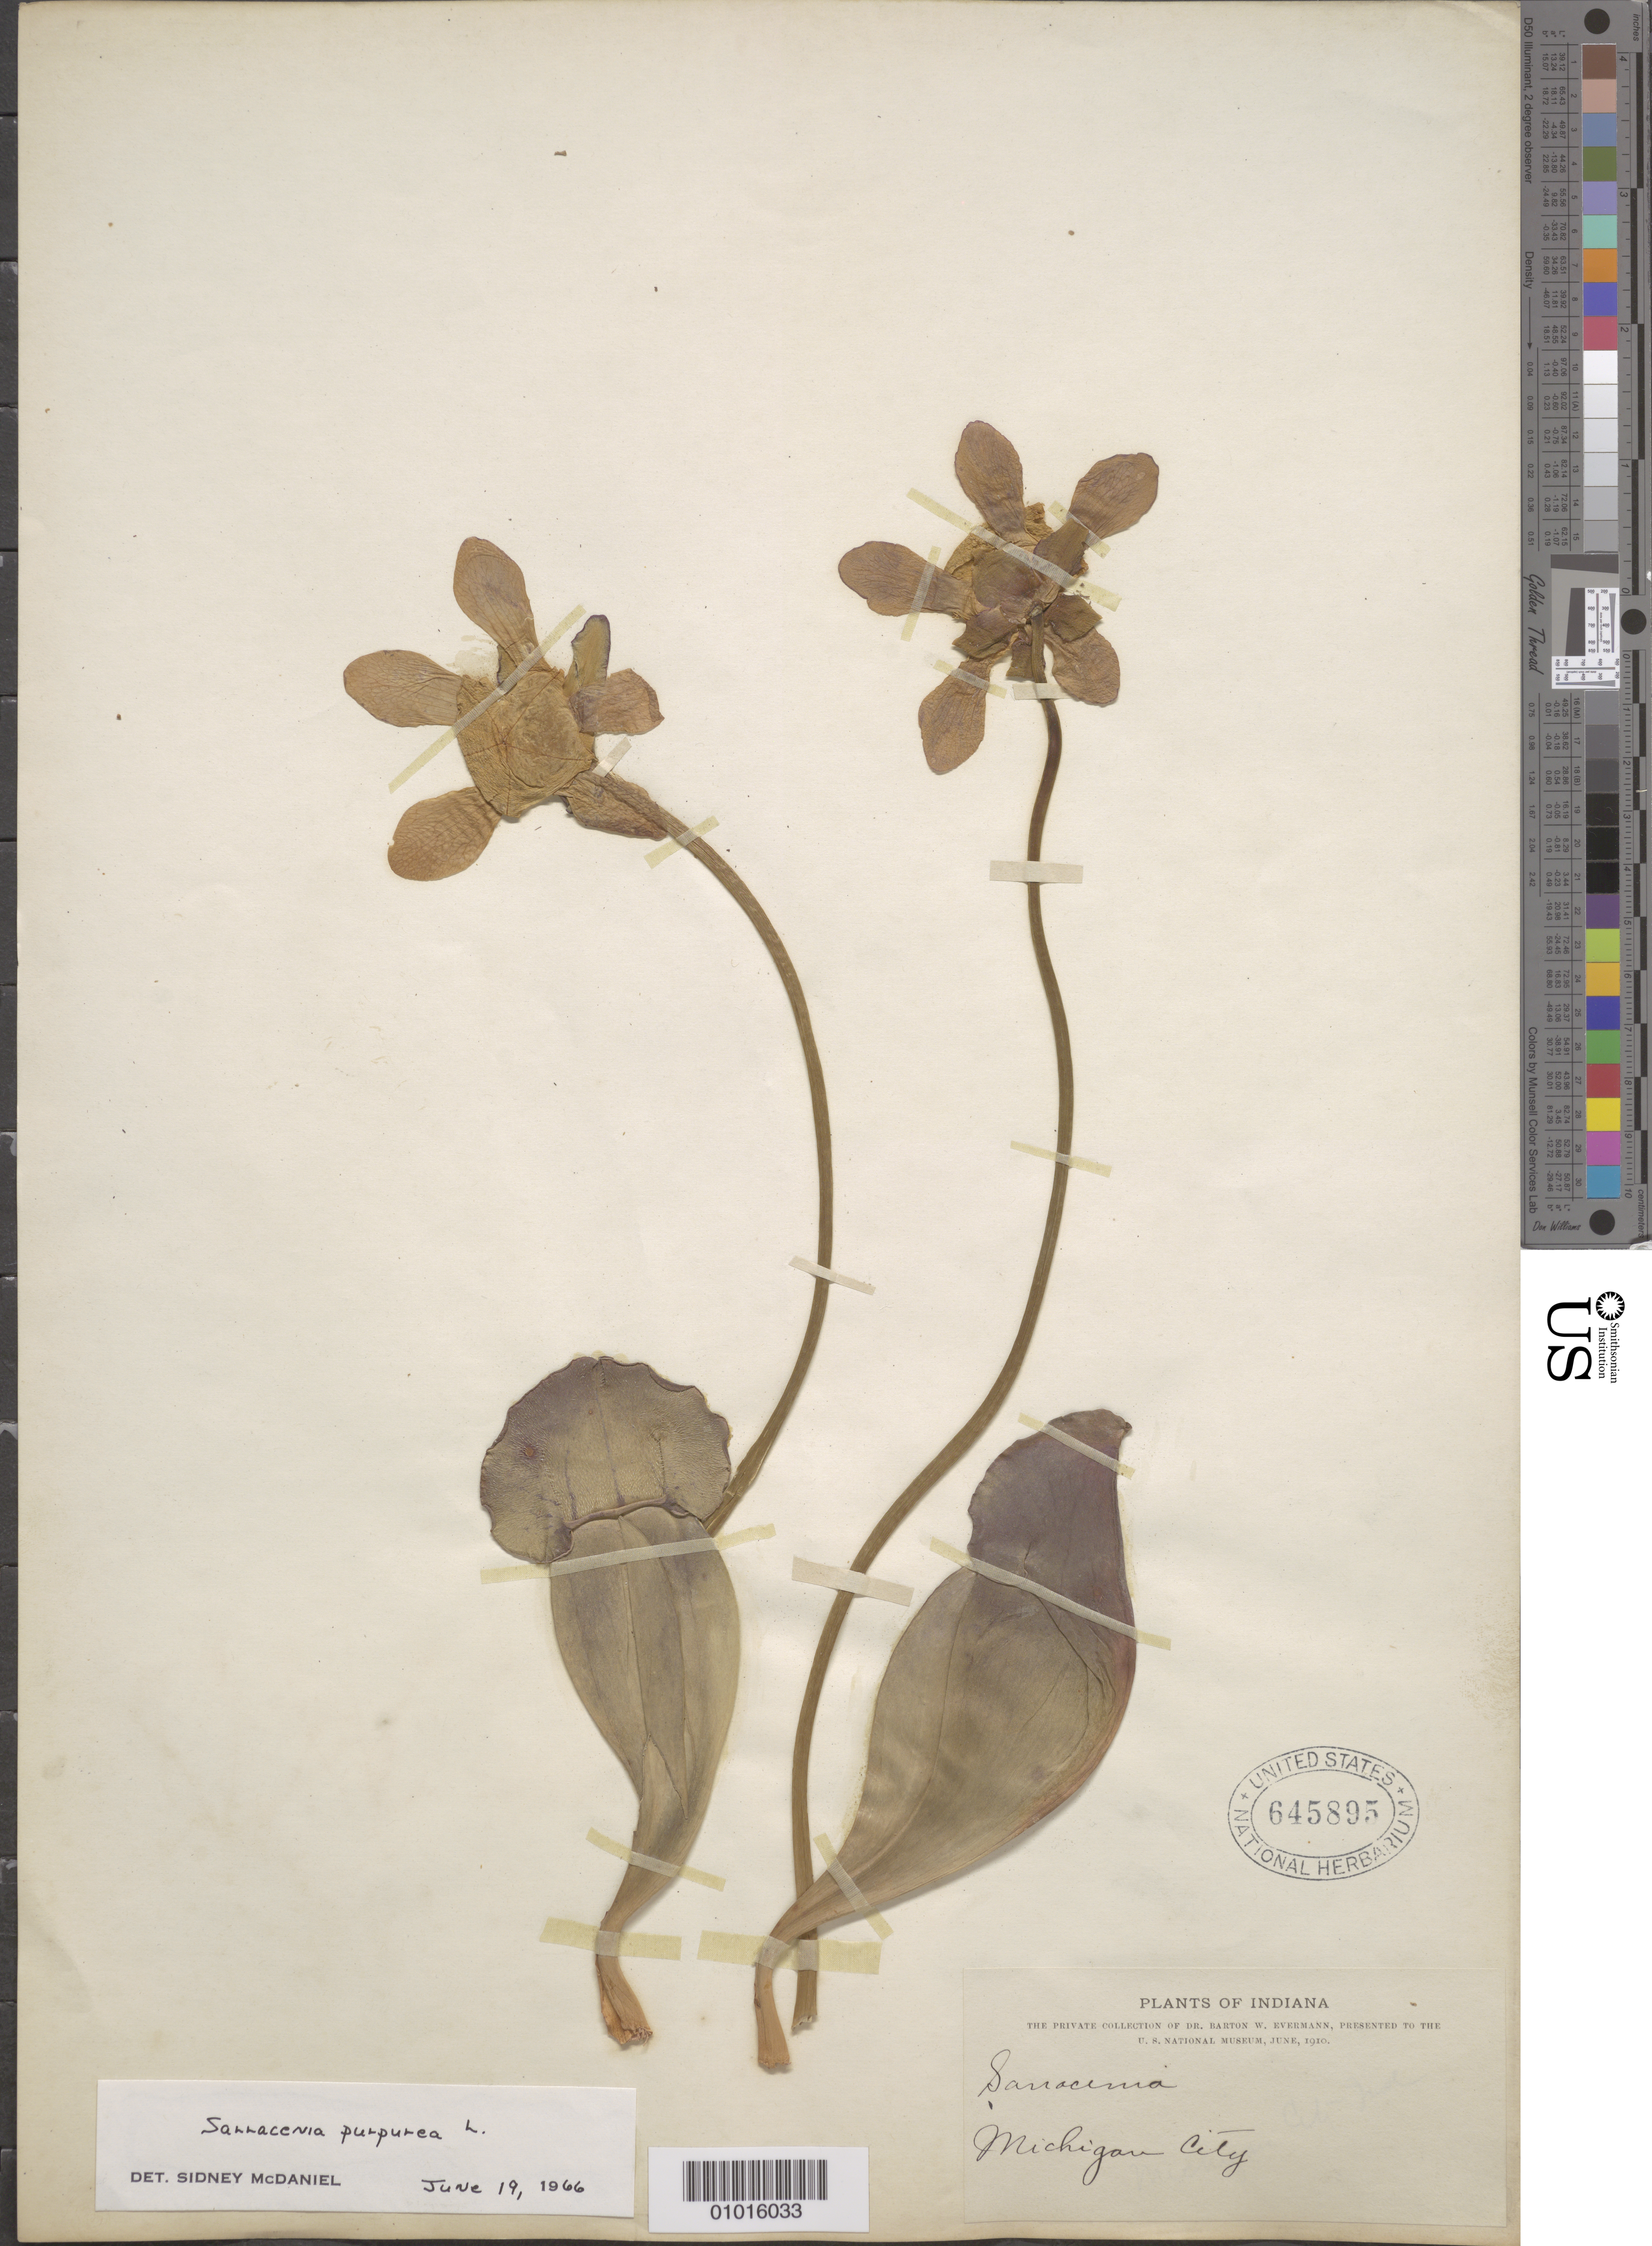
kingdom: Plantae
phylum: Tracheophyta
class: Magnoliopsida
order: Ericales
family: Sarraceniaceae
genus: Sarracenia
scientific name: Sarracenia purpurea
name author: L.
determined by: McDaniel, Sidney T., Director (MISSA), Mississippi State University (UNITED STATES)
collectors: B. W. Evermann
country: United States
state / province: Indiana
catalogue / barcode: US 645895